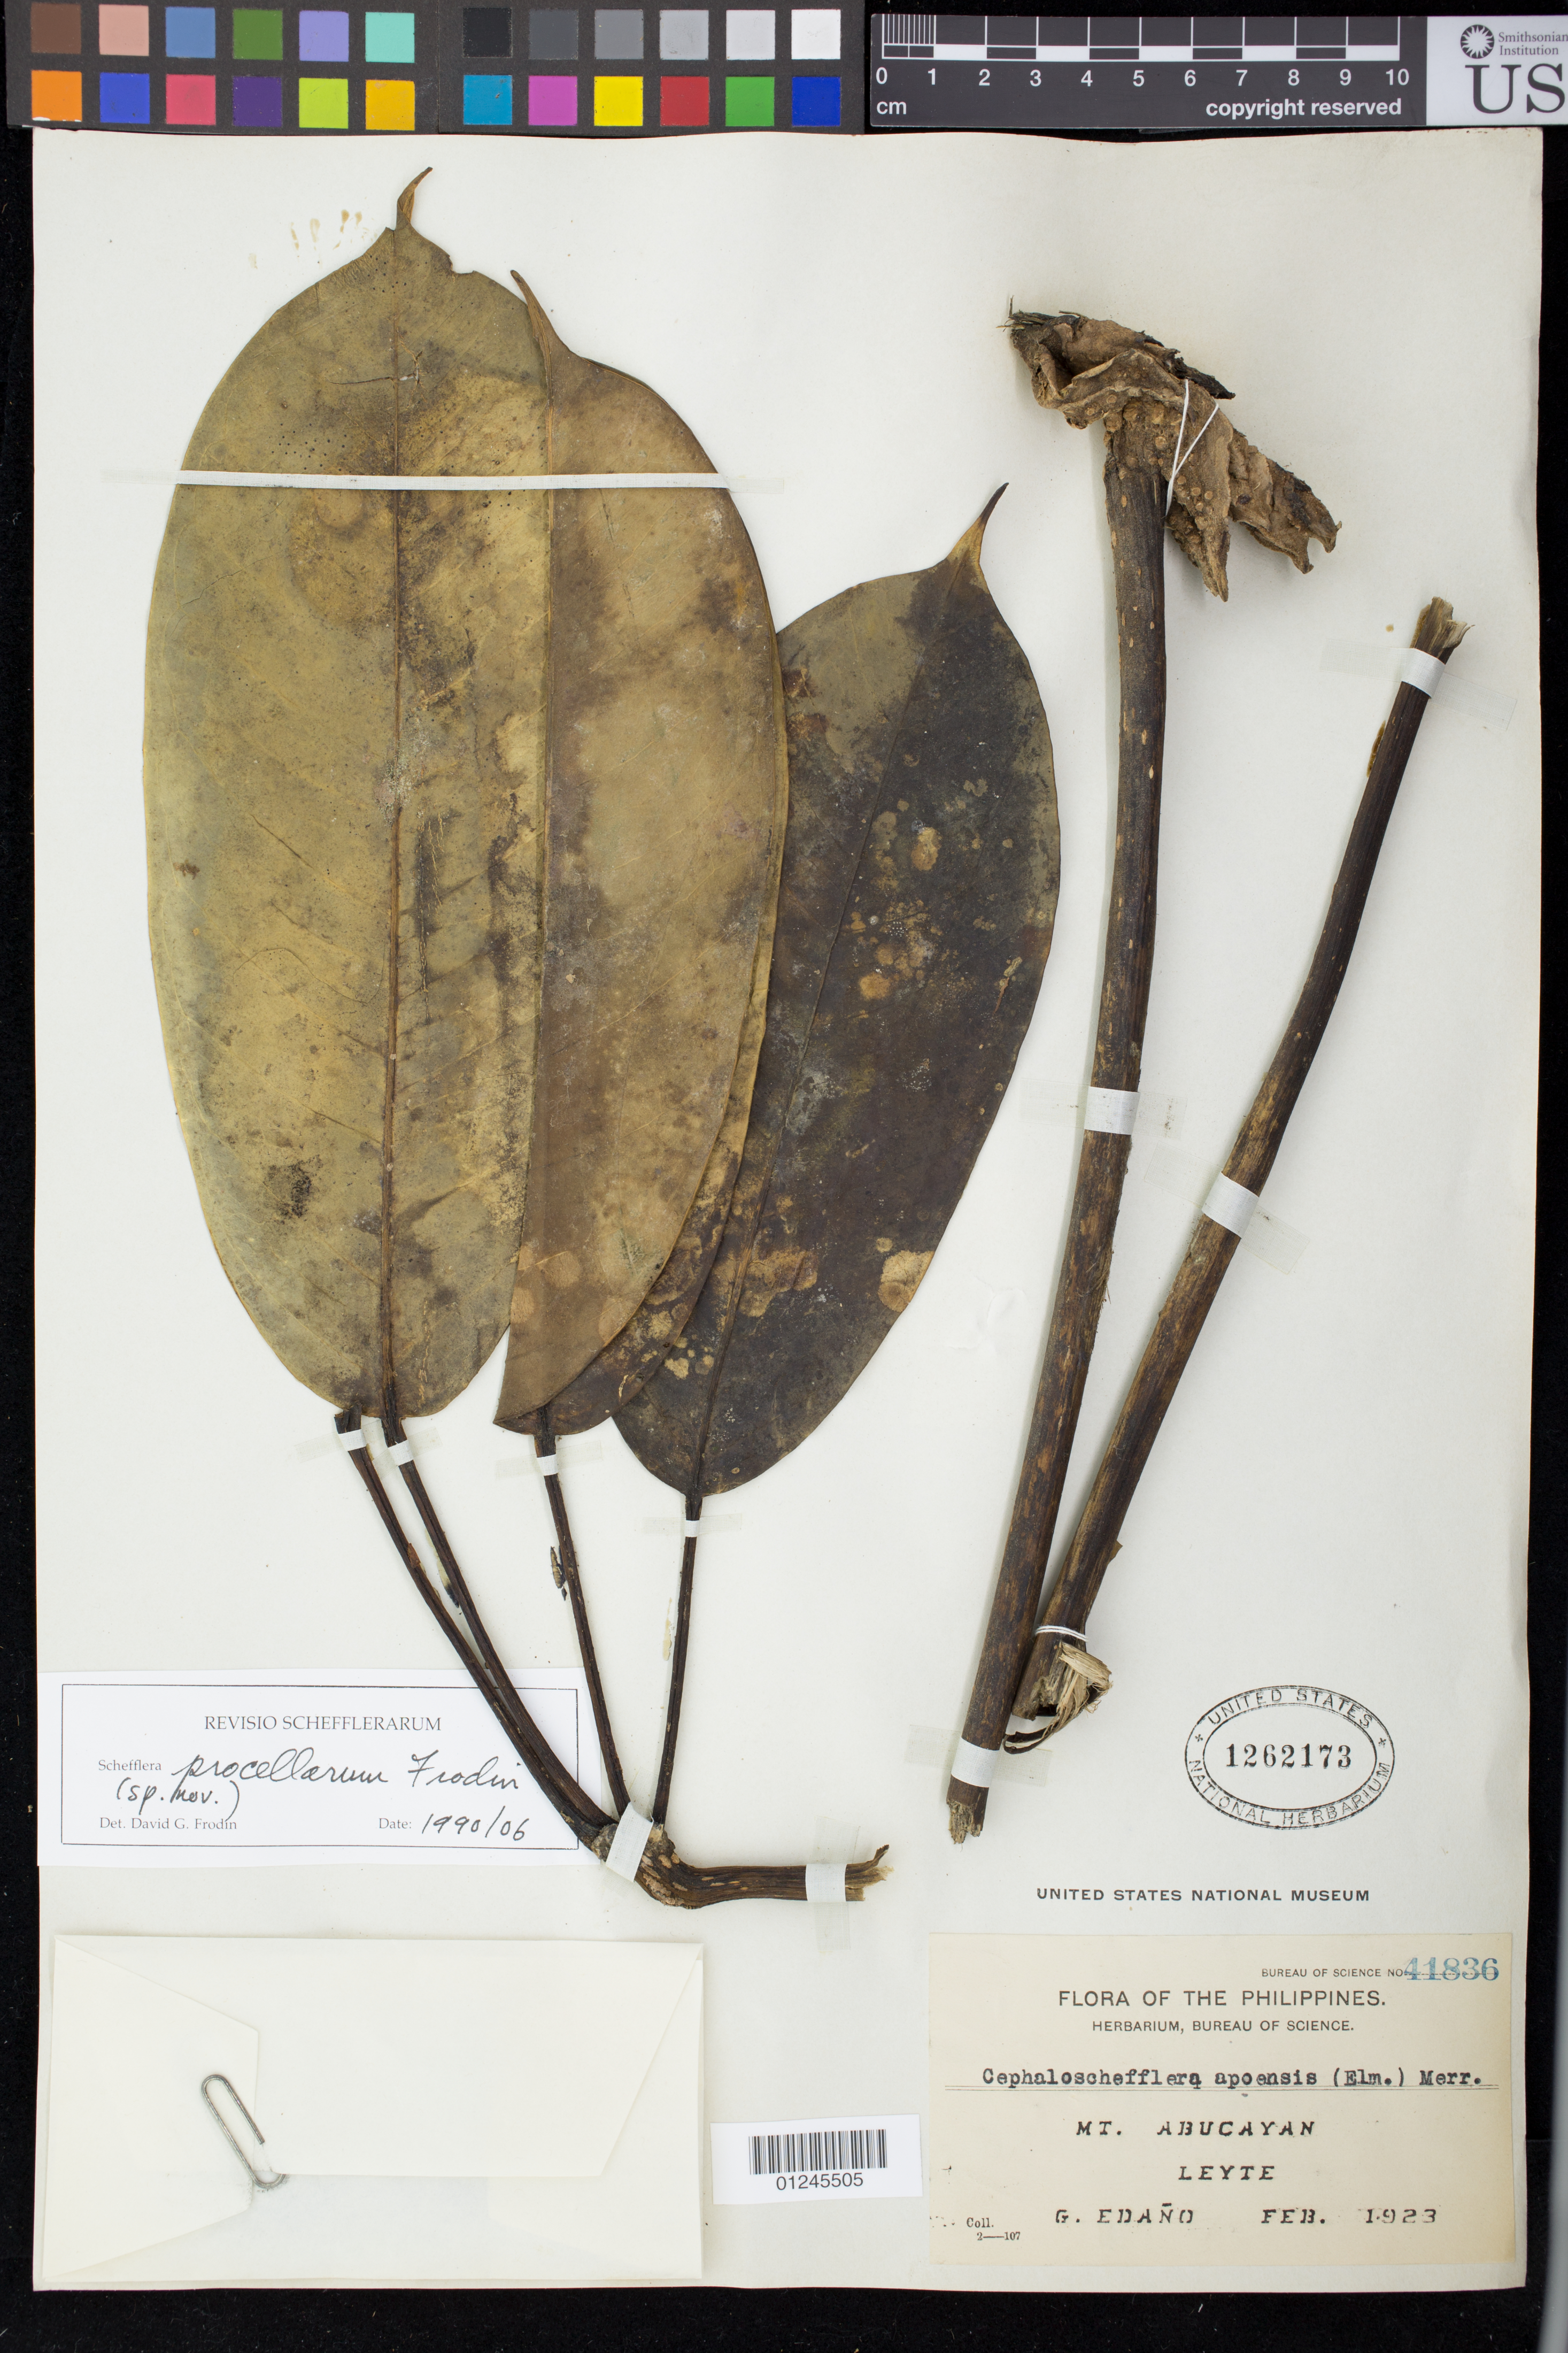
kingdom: Plantae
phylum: Tracheophyta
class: Magnoliopsida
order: Apiales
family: Araliaceae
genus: Schefflera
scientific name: Schefflera procellarum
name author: Frodin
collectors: G. Edaño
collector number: Bur. Sci. 41836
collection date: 1923-02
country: Philippines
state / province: Eastern Visayas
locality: Mt. Abucayan, Leyte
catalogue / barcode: US 1262173